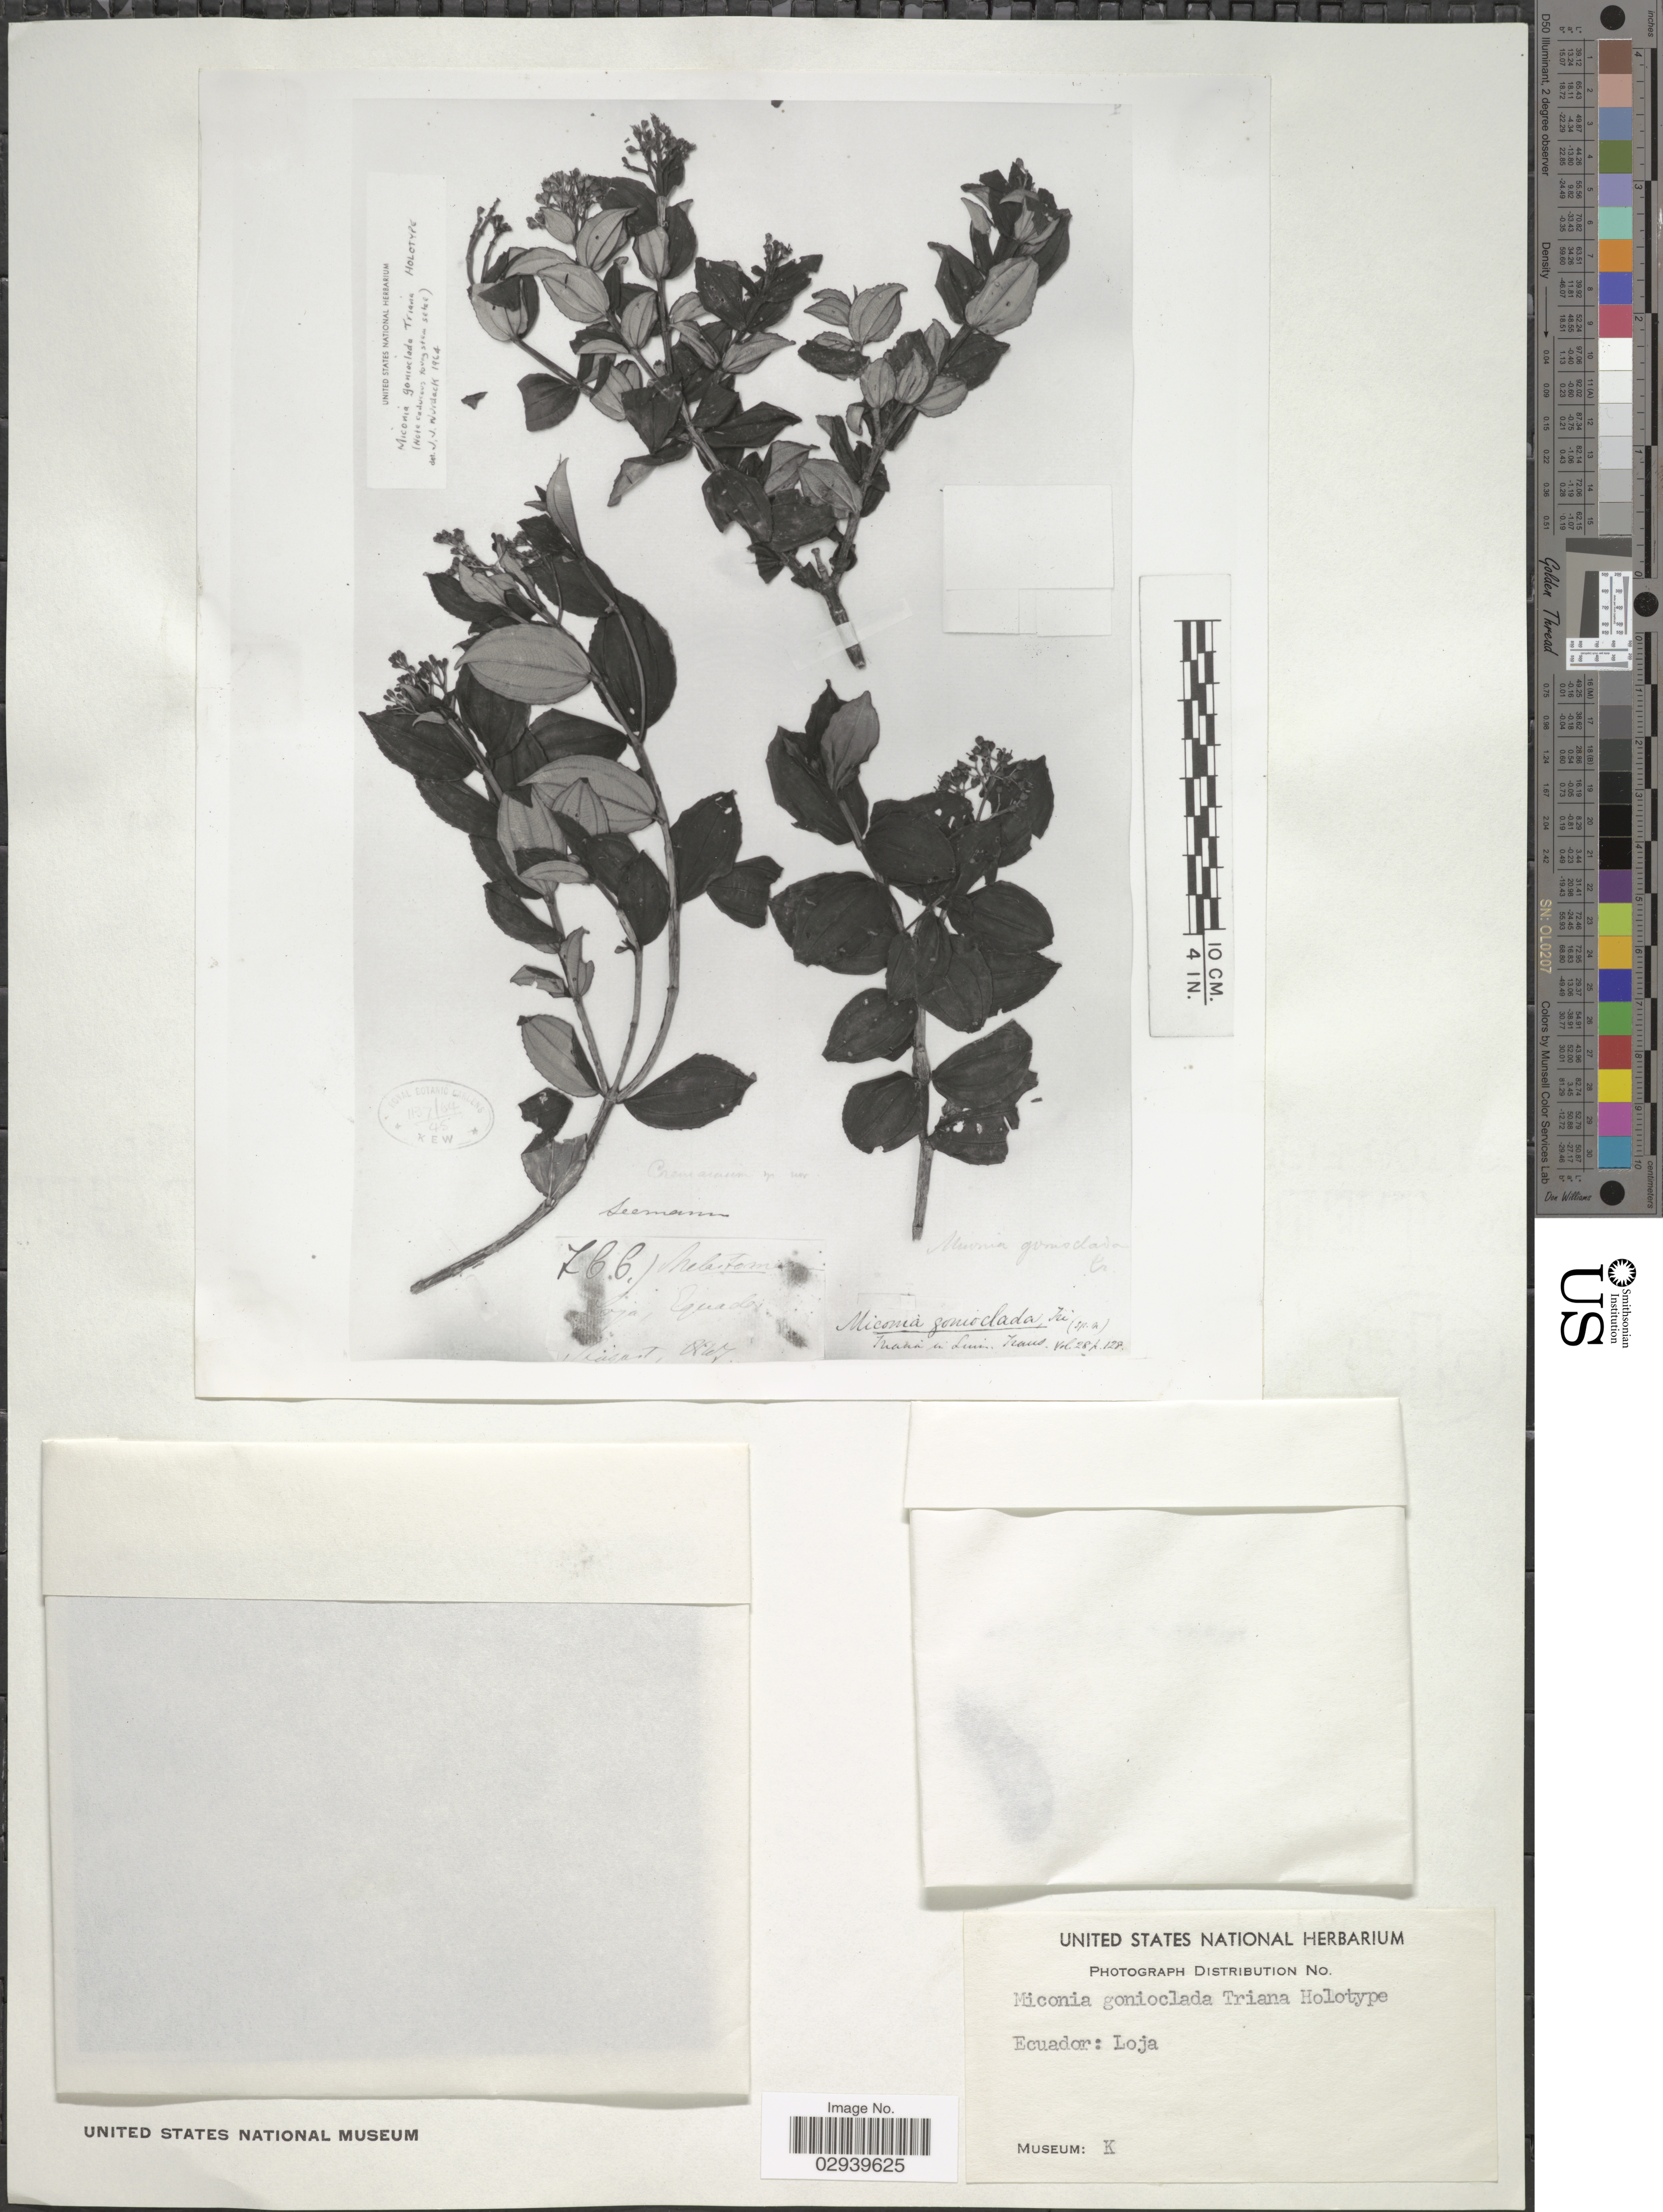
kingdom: Plantae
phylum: Tracheophyta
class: Magnoliopsida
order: Myrtales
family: Melastomataceae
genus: Miconia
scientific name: Miconia gonioclada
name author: Triana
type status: Type Collection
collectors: -. Seemann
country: Ecuador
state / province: Loja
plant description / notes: Photograph and fragmentary material of [holo] type specimen ex herb. Kew